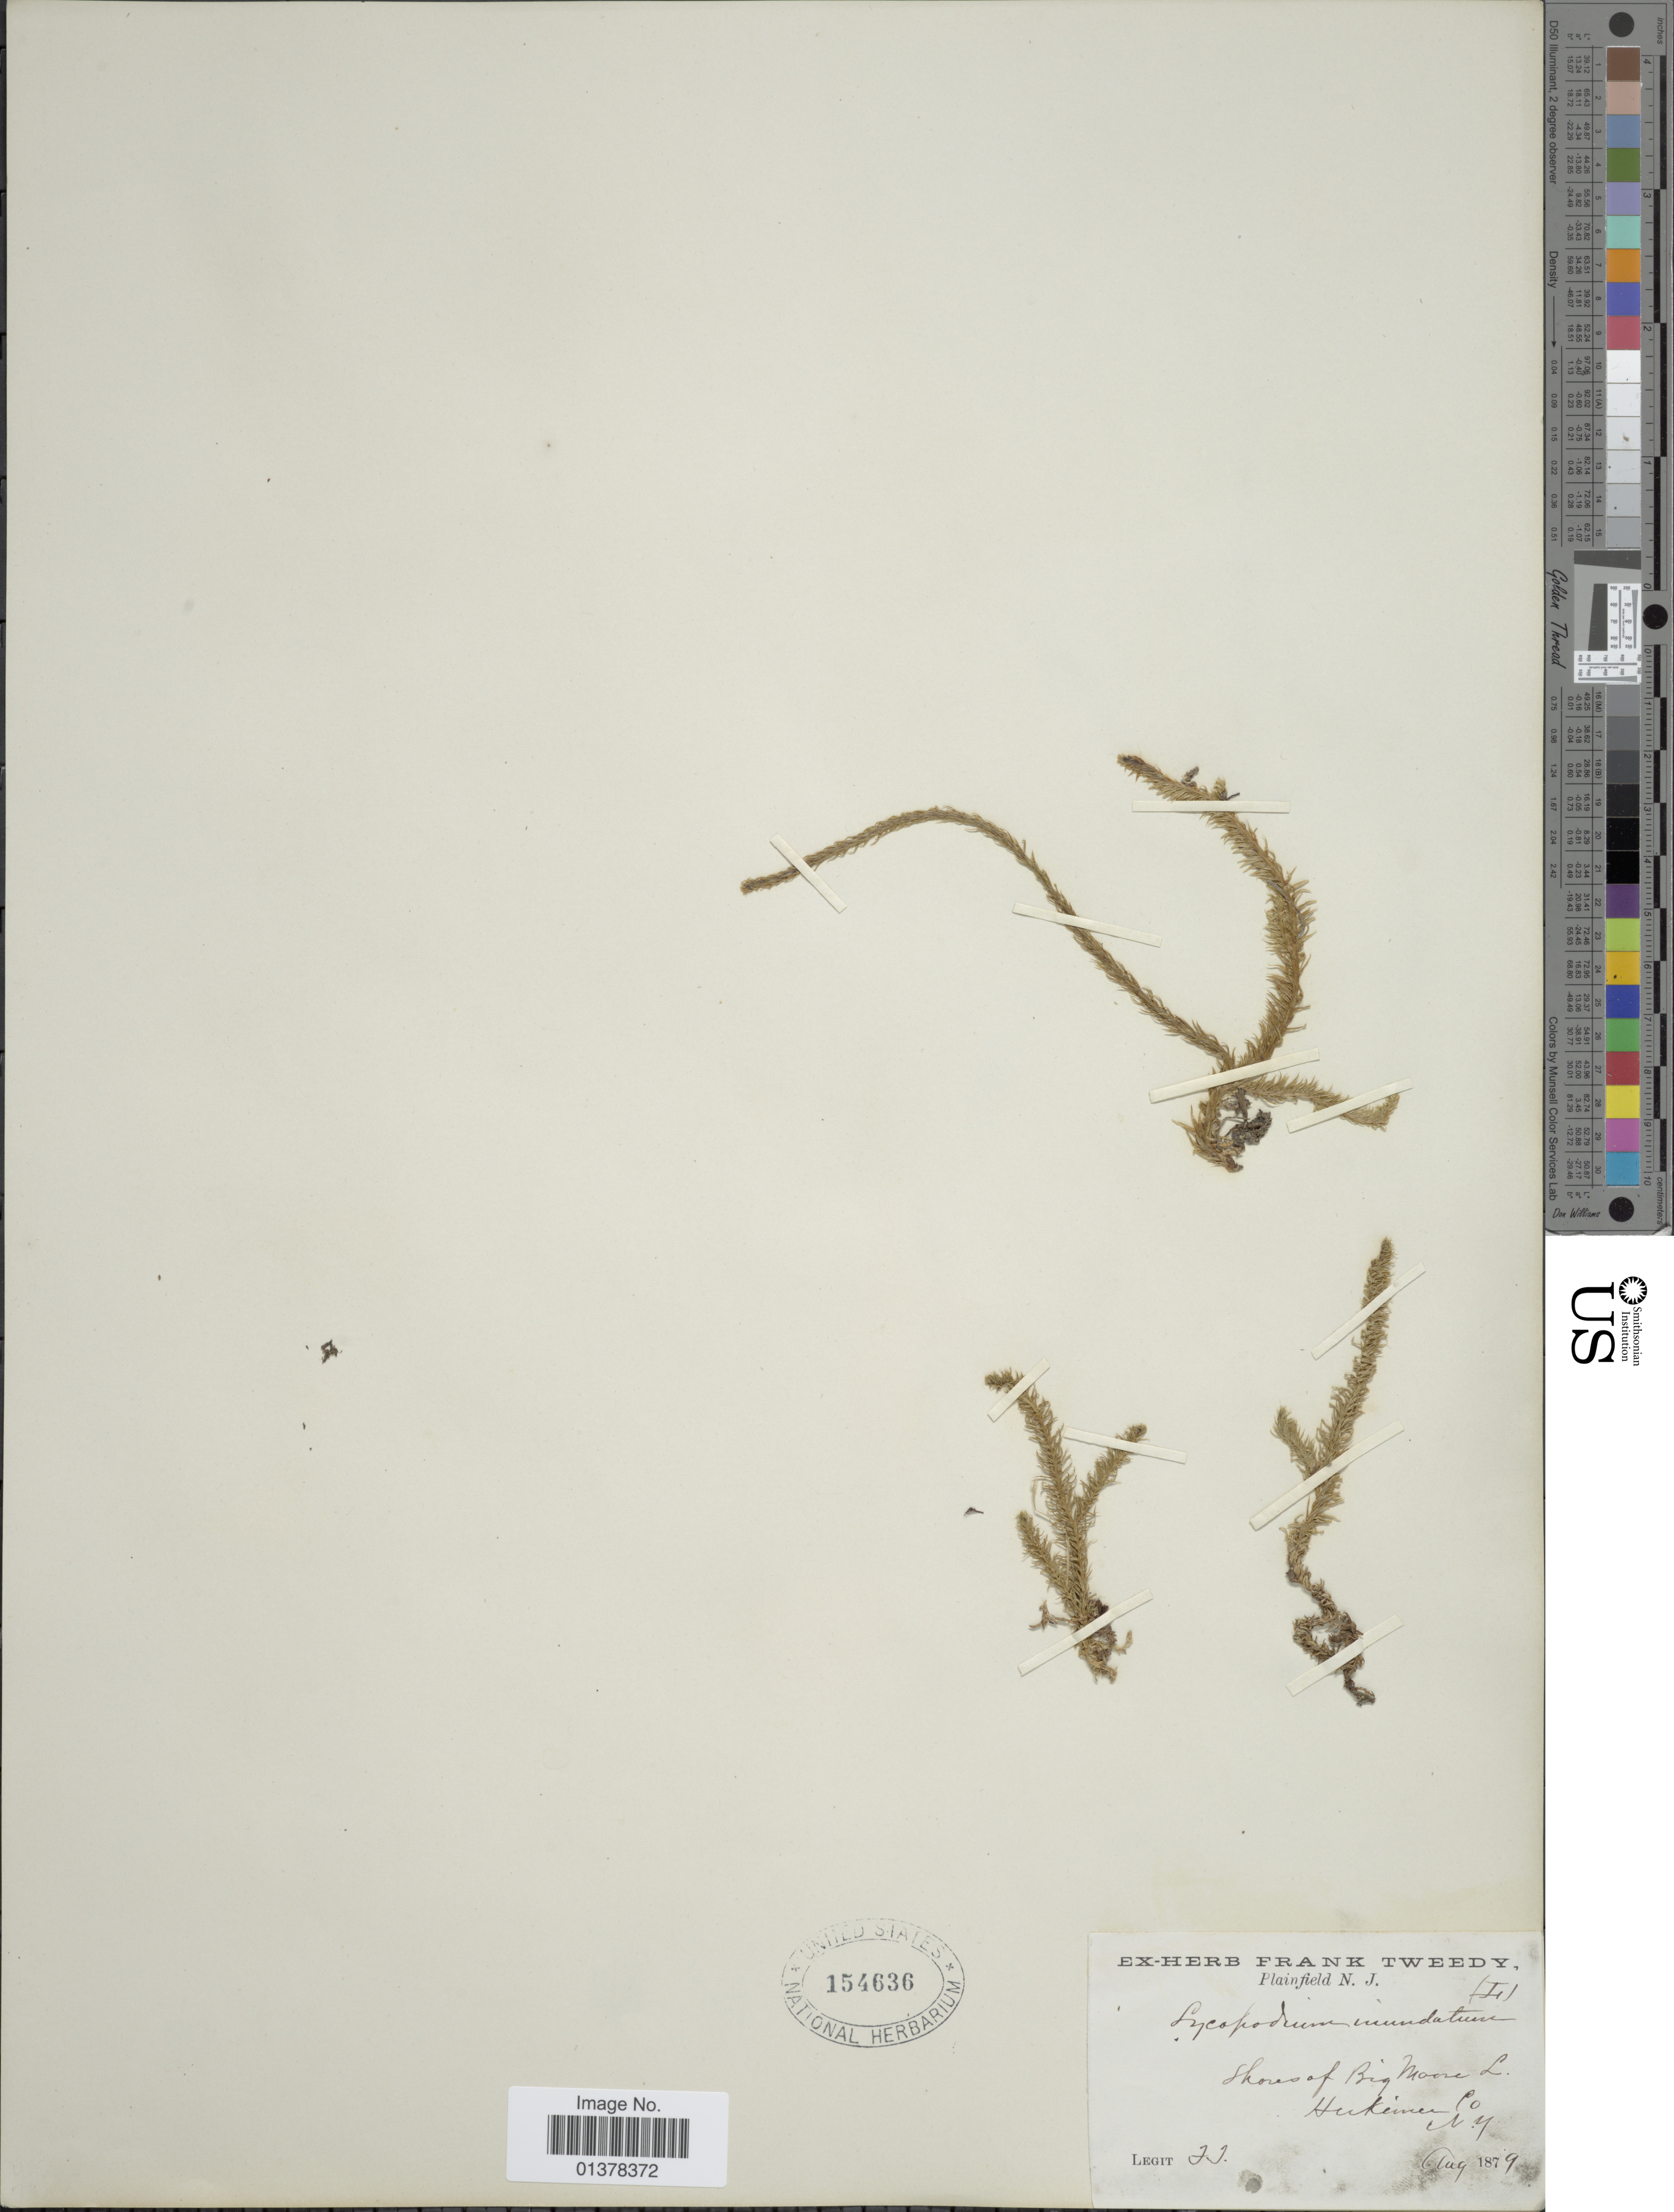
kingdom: Plantae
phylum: Tracheophyta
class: Lycopodiopsida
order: Lycopodiales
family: Lycopodiaceae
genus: Lycopodiella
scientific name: Lycopodiella inundata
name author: (L.) Holub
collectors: J. J.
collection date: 1879-08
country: United States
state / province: New York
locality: Shores of Big Moose L. Herkimer Co.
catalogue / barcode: US 154636